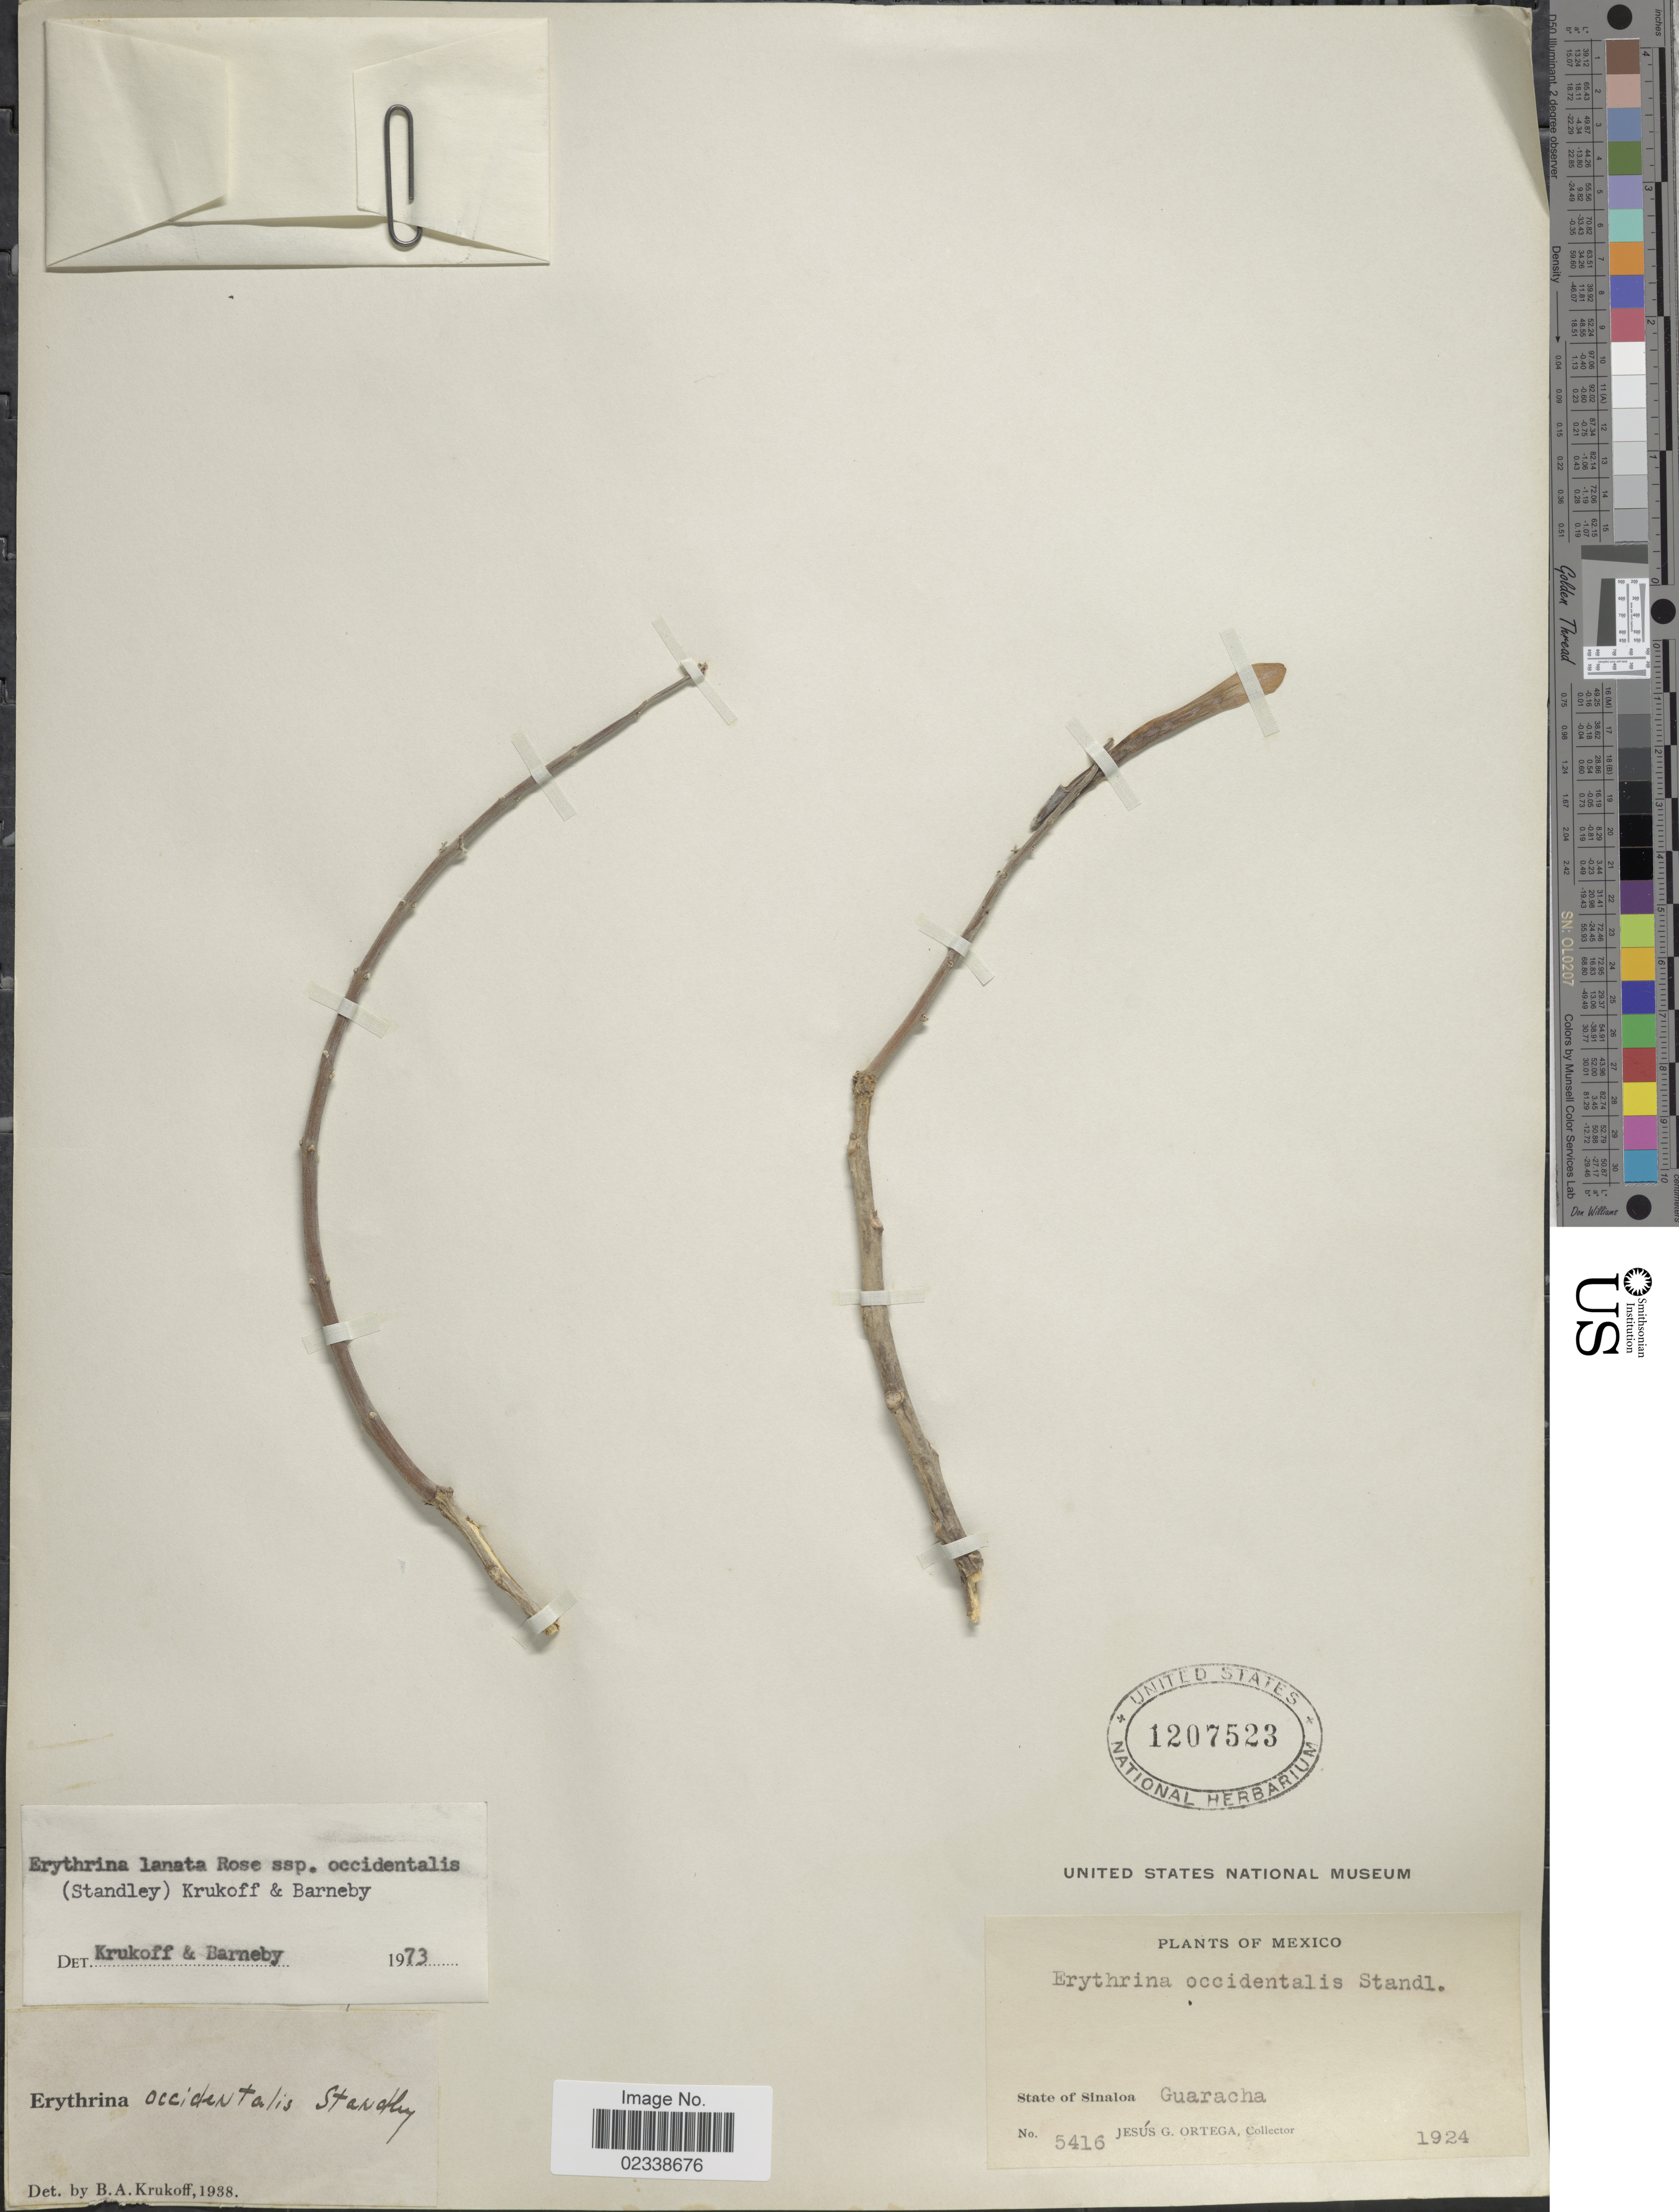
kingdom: Plantae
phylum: Tracheophyta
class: Magnoliopsida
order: Fabales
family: Fabaceae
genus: Erythrina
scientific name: Erythrina lanata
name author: Rose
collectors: J. Ortega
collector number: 5416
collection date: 1924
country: Mexico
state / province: Sinaloa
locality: Guaracha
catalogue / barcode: US 1207523